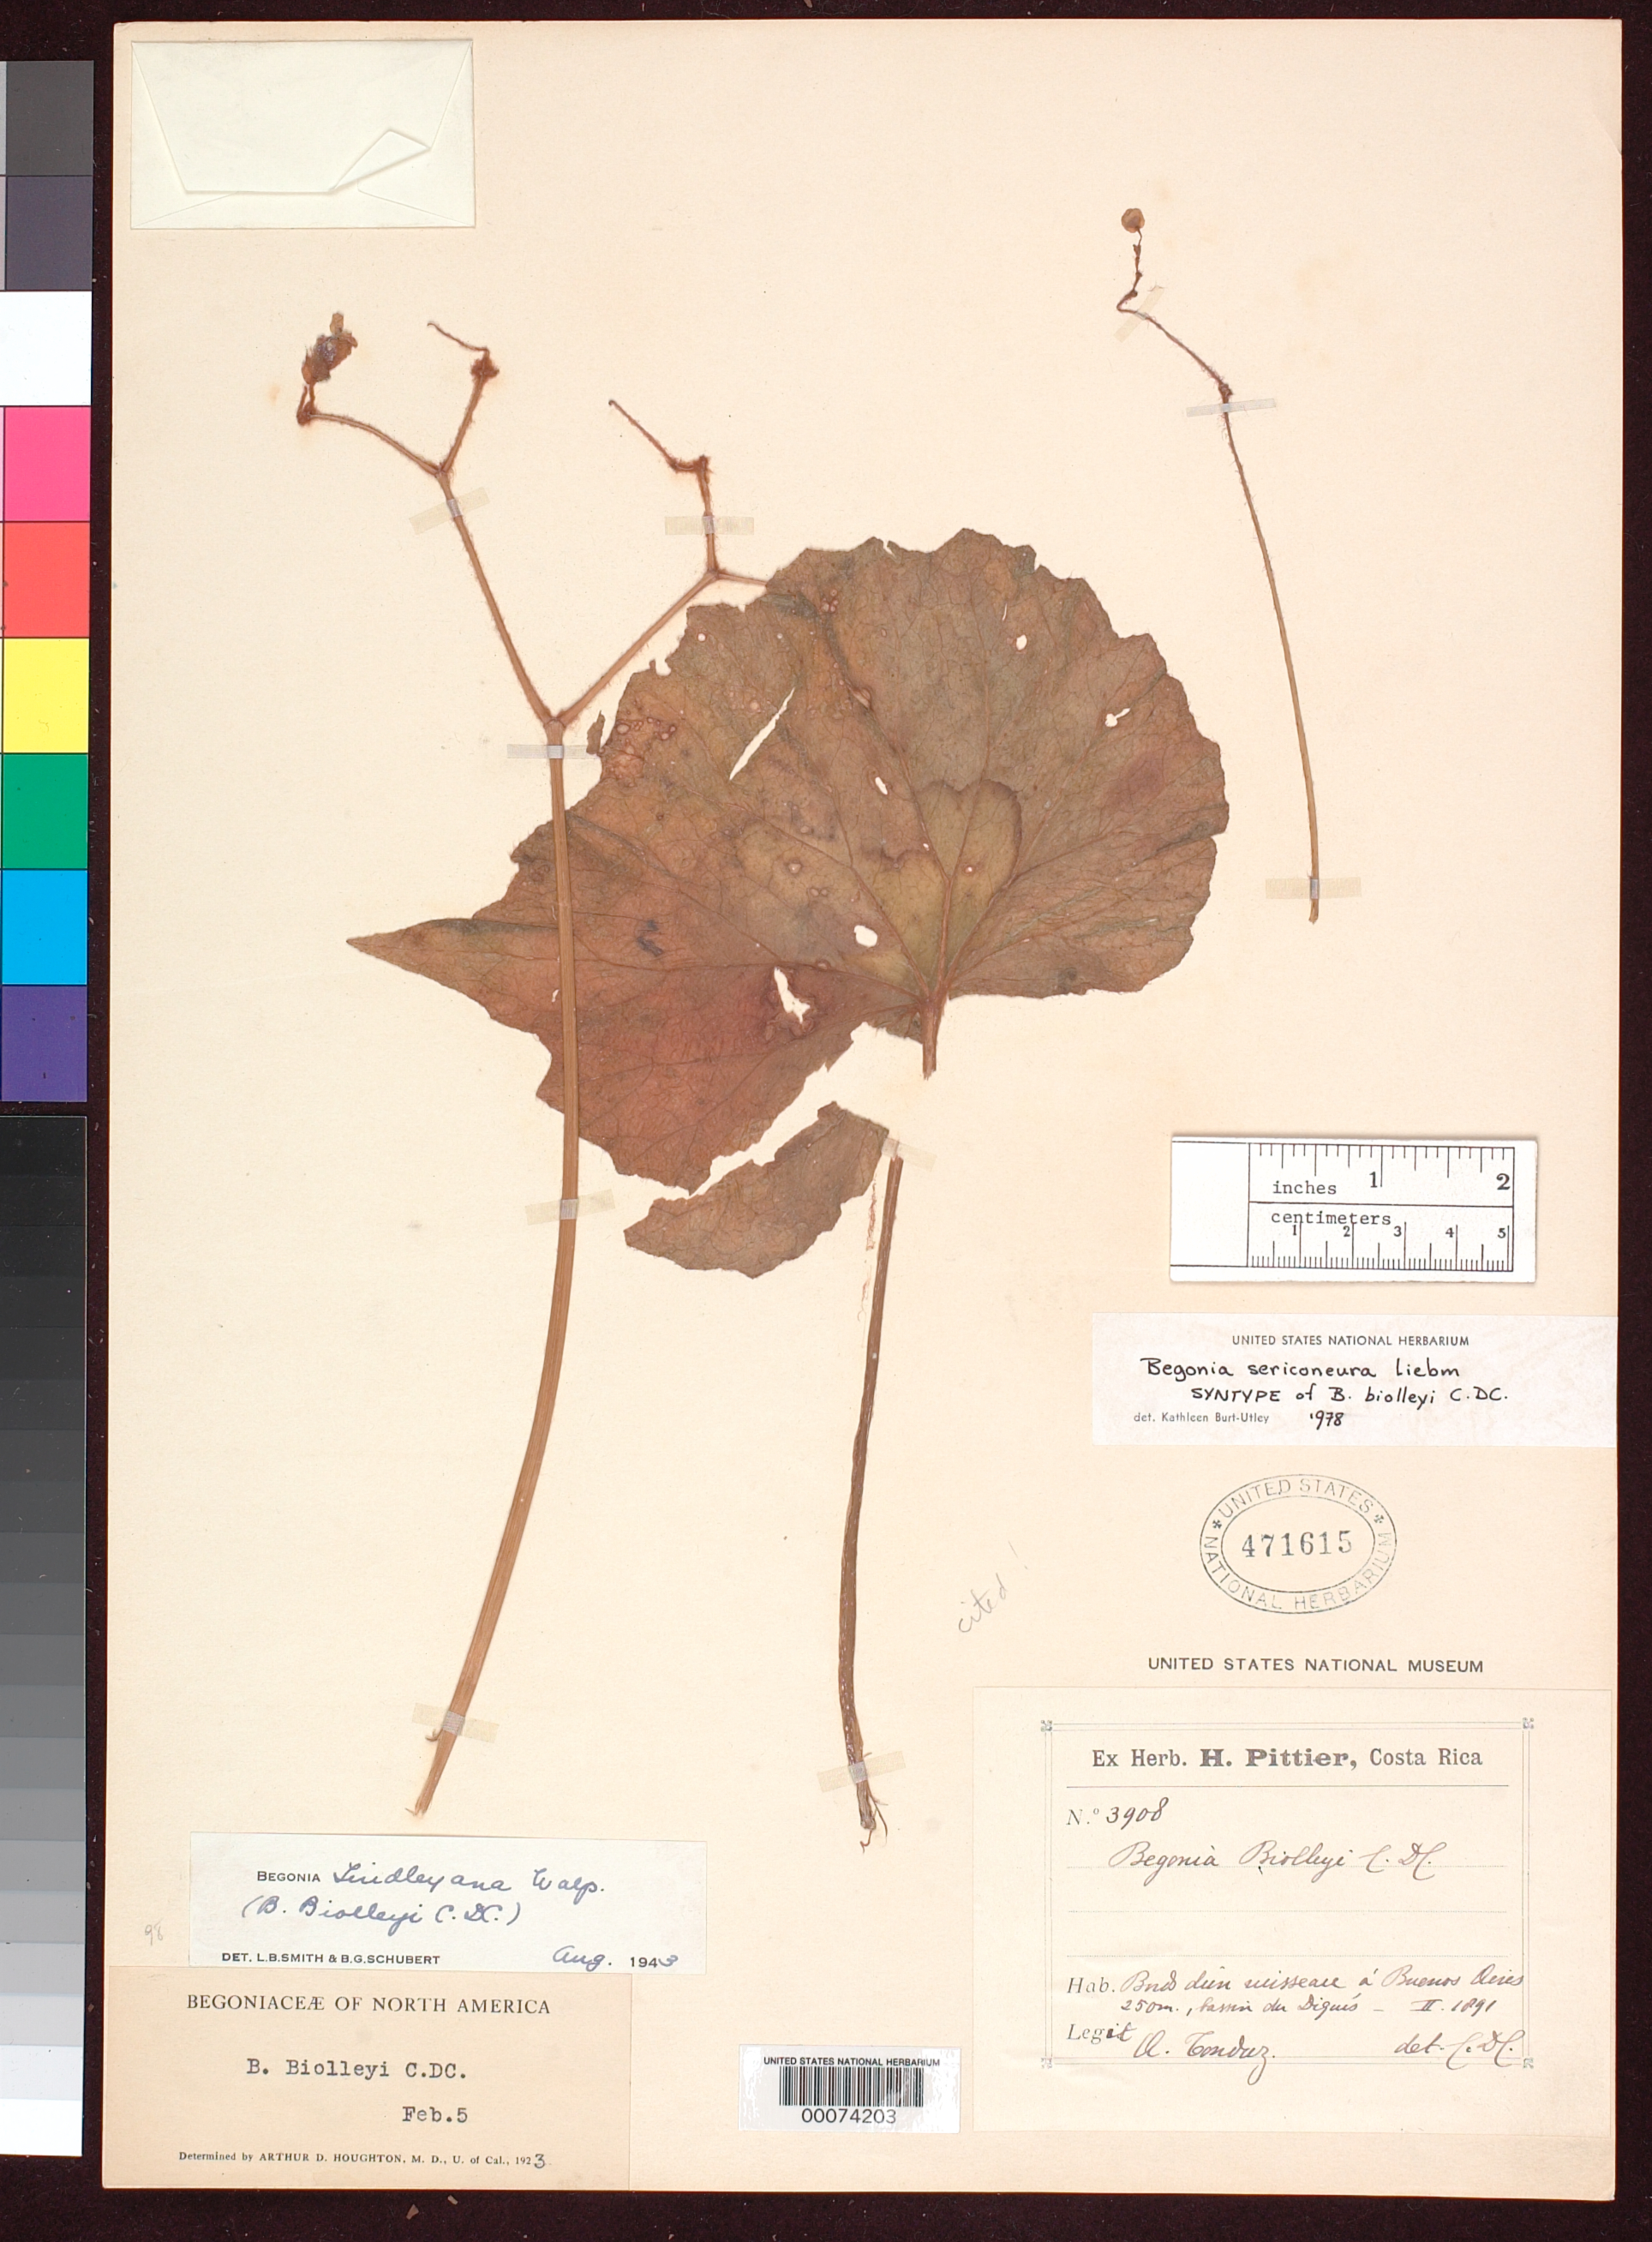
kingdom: Plantae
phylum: Tracheophyta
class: Magnoliopsida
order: Cucurbitales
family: Begoniaceae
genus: Begonia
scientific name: Begonia biolleyi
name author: Liebm.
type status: Syntype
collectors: A. Tonduz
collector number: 3908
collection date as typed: Feb 1891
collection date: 1891-02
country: Costa Rica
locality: Buenas Aires, Bassin du Diques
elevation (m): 250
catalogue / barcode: US 471615